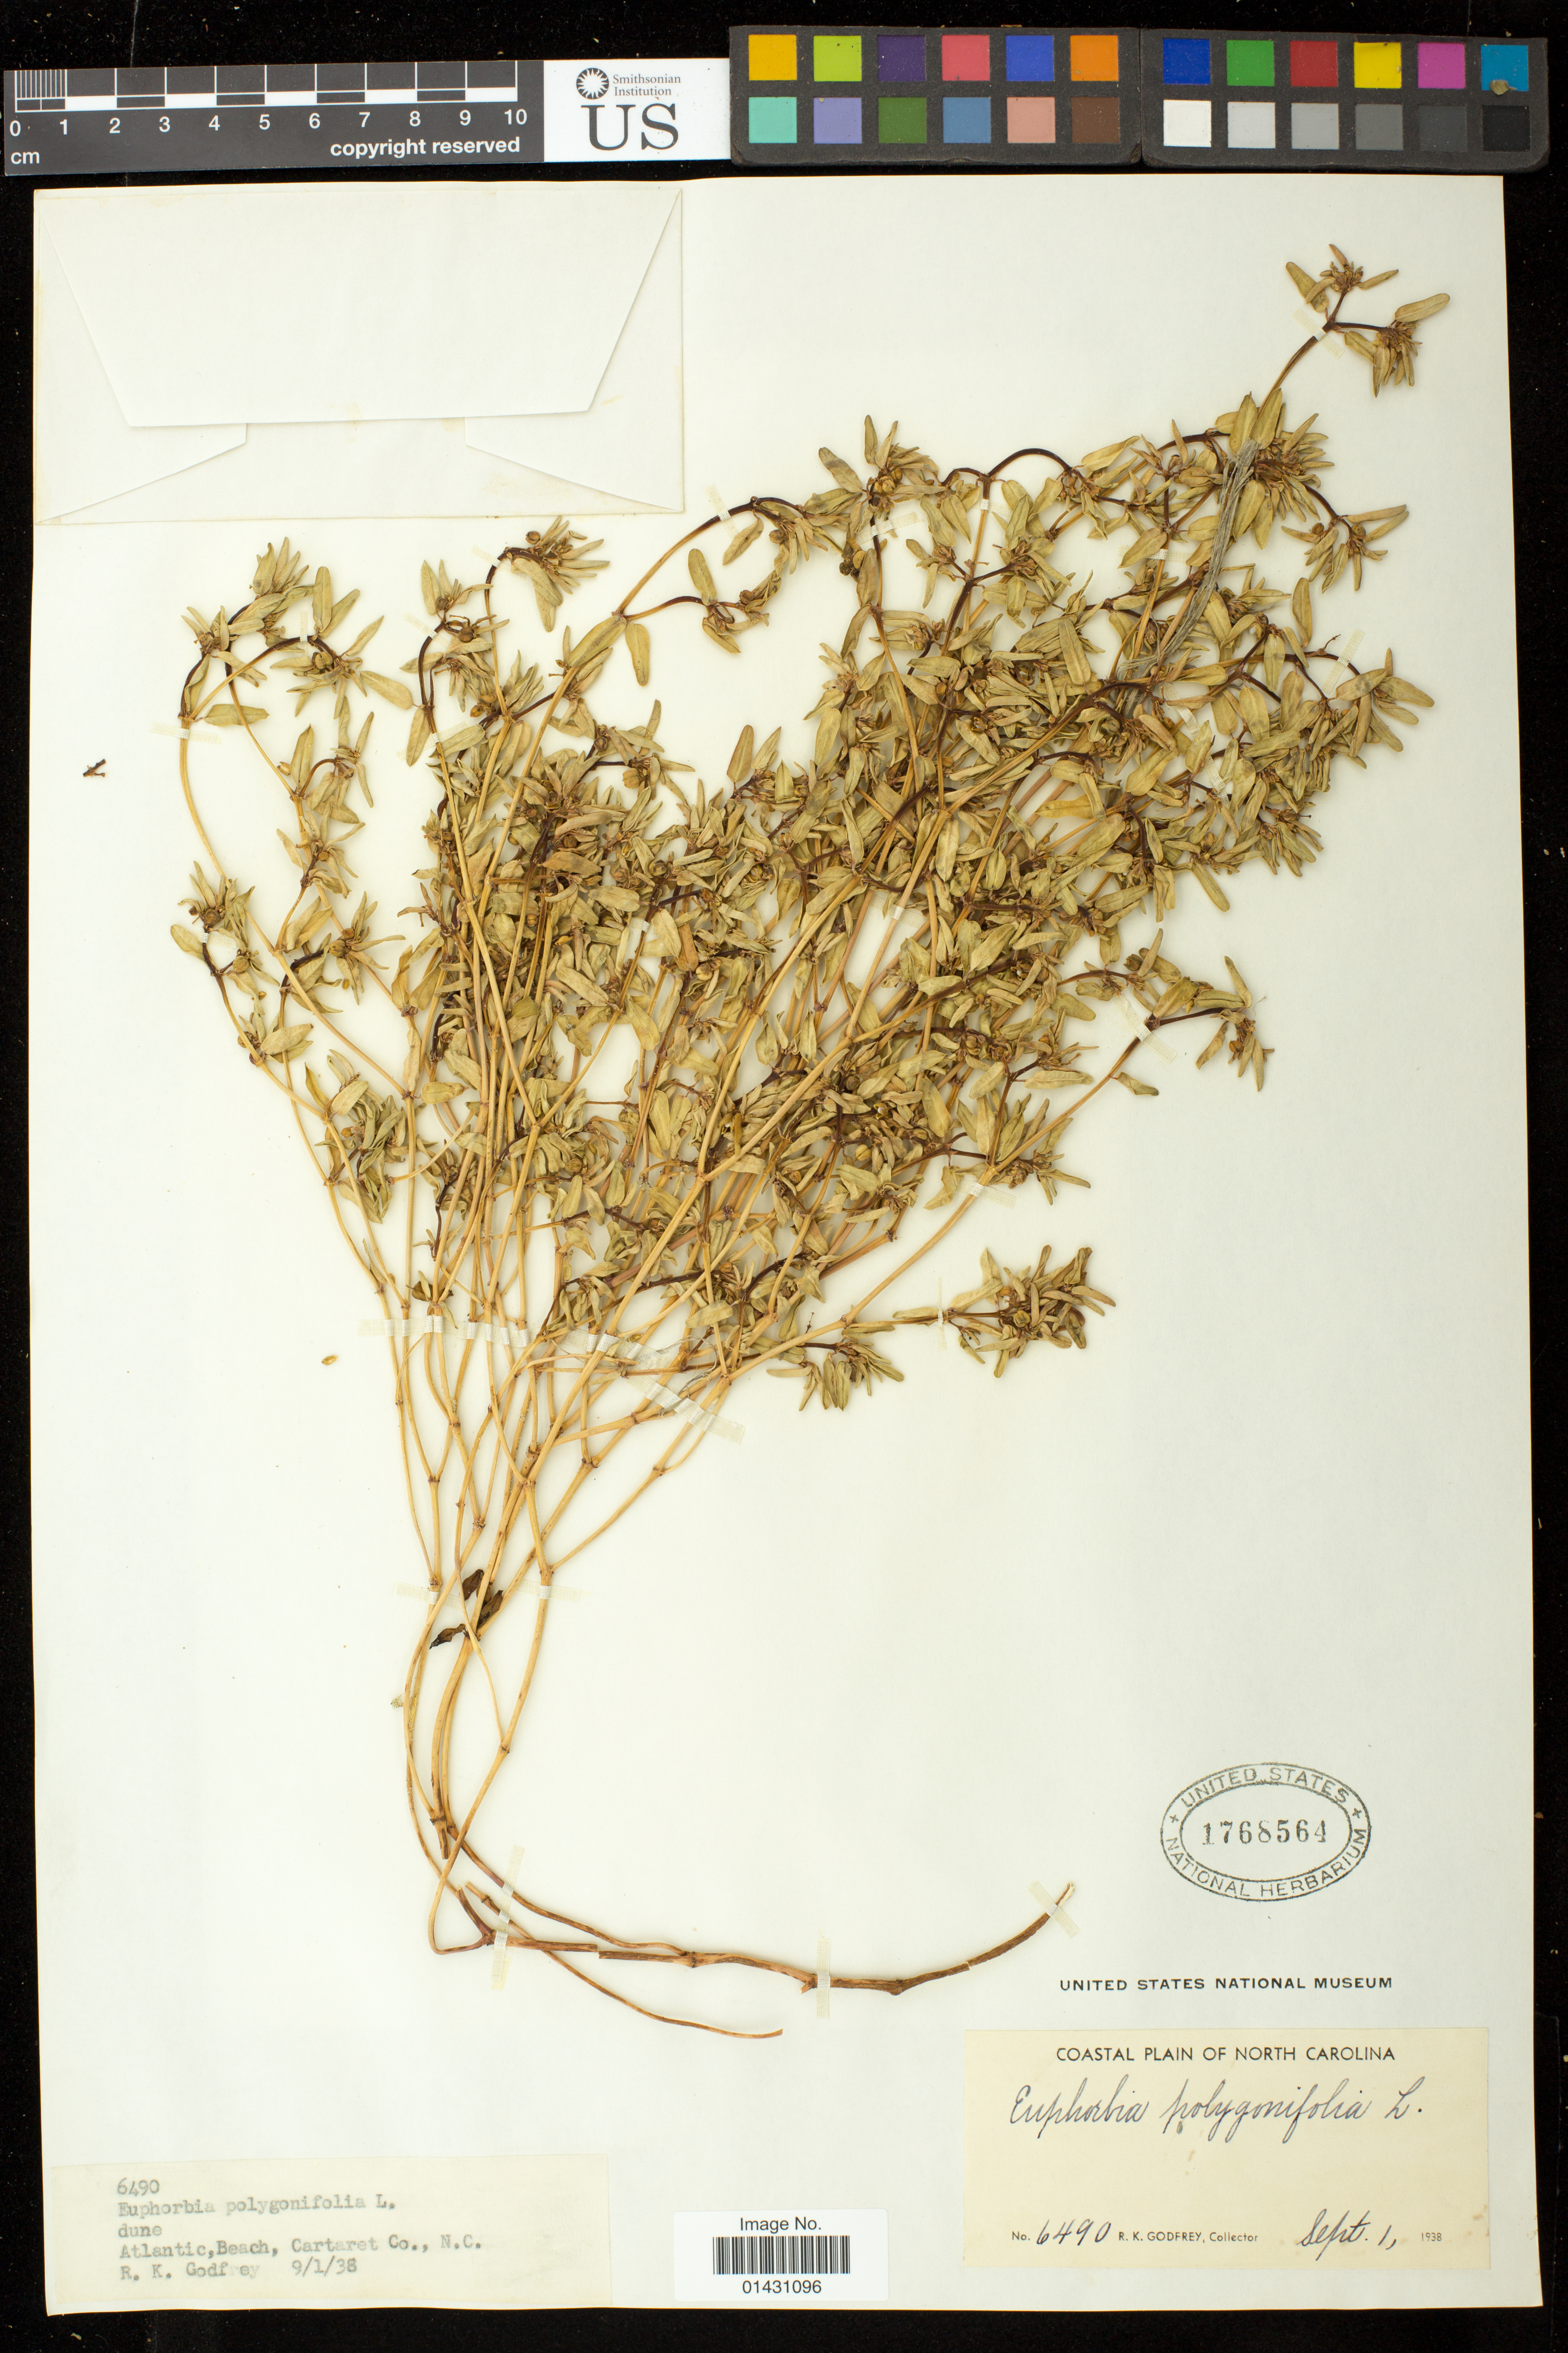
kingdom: Plantae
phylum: Tracheophyta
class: Magnoliopsida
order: Malpighiales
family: Euphorbiaceae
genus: Euphorbia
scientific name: Euphorbia polygonifolia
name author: L.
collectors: R. K. Godfrey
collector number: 6490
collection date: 1938-09-01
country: United States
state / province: North Carolina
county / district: Cartaret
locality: Atlantic Beach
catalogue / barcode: US 1768564